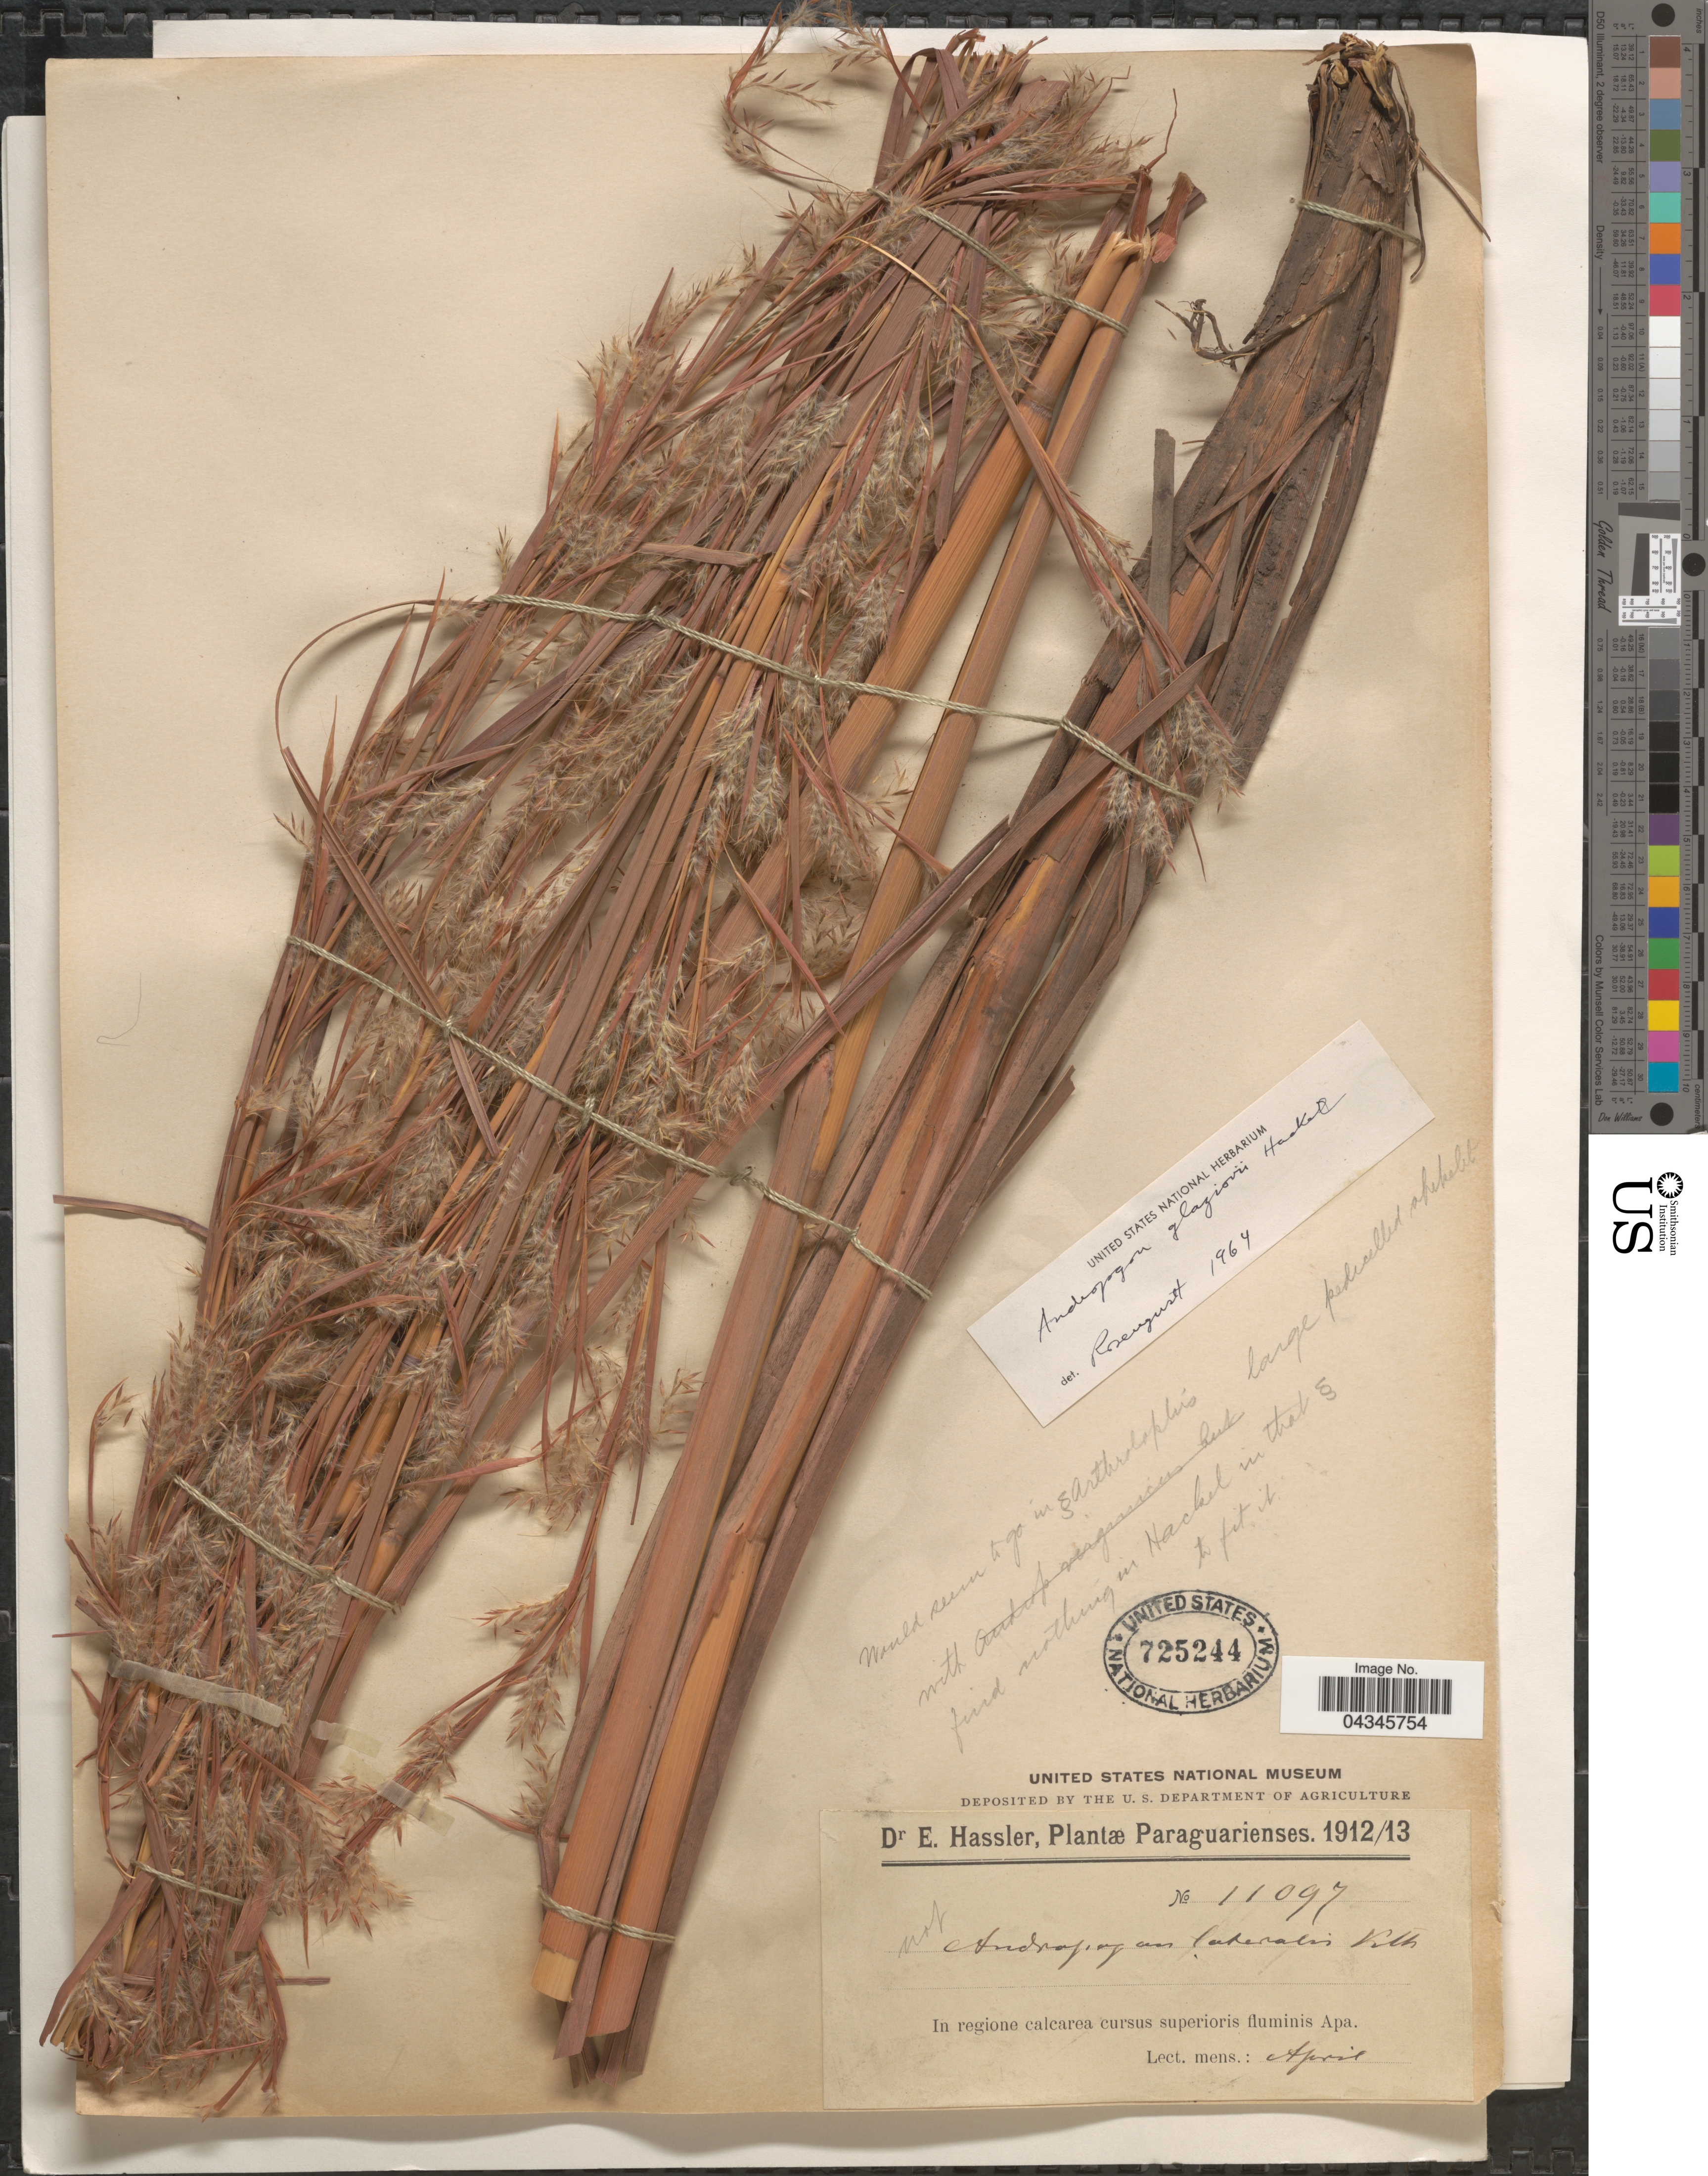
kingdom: Plantae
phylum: Tracheophyta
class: Liliopsida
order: Poales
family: Poaceae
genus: Andropogon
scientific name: Andropogon lateralis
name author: Nees in Mart.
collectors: E. Hassler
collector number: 11097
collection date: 1912-04/1913-04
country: Paraguay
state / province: Paraguari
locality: In regione calcarea cursus superioris fluminis Apa.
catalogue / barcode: US 725244